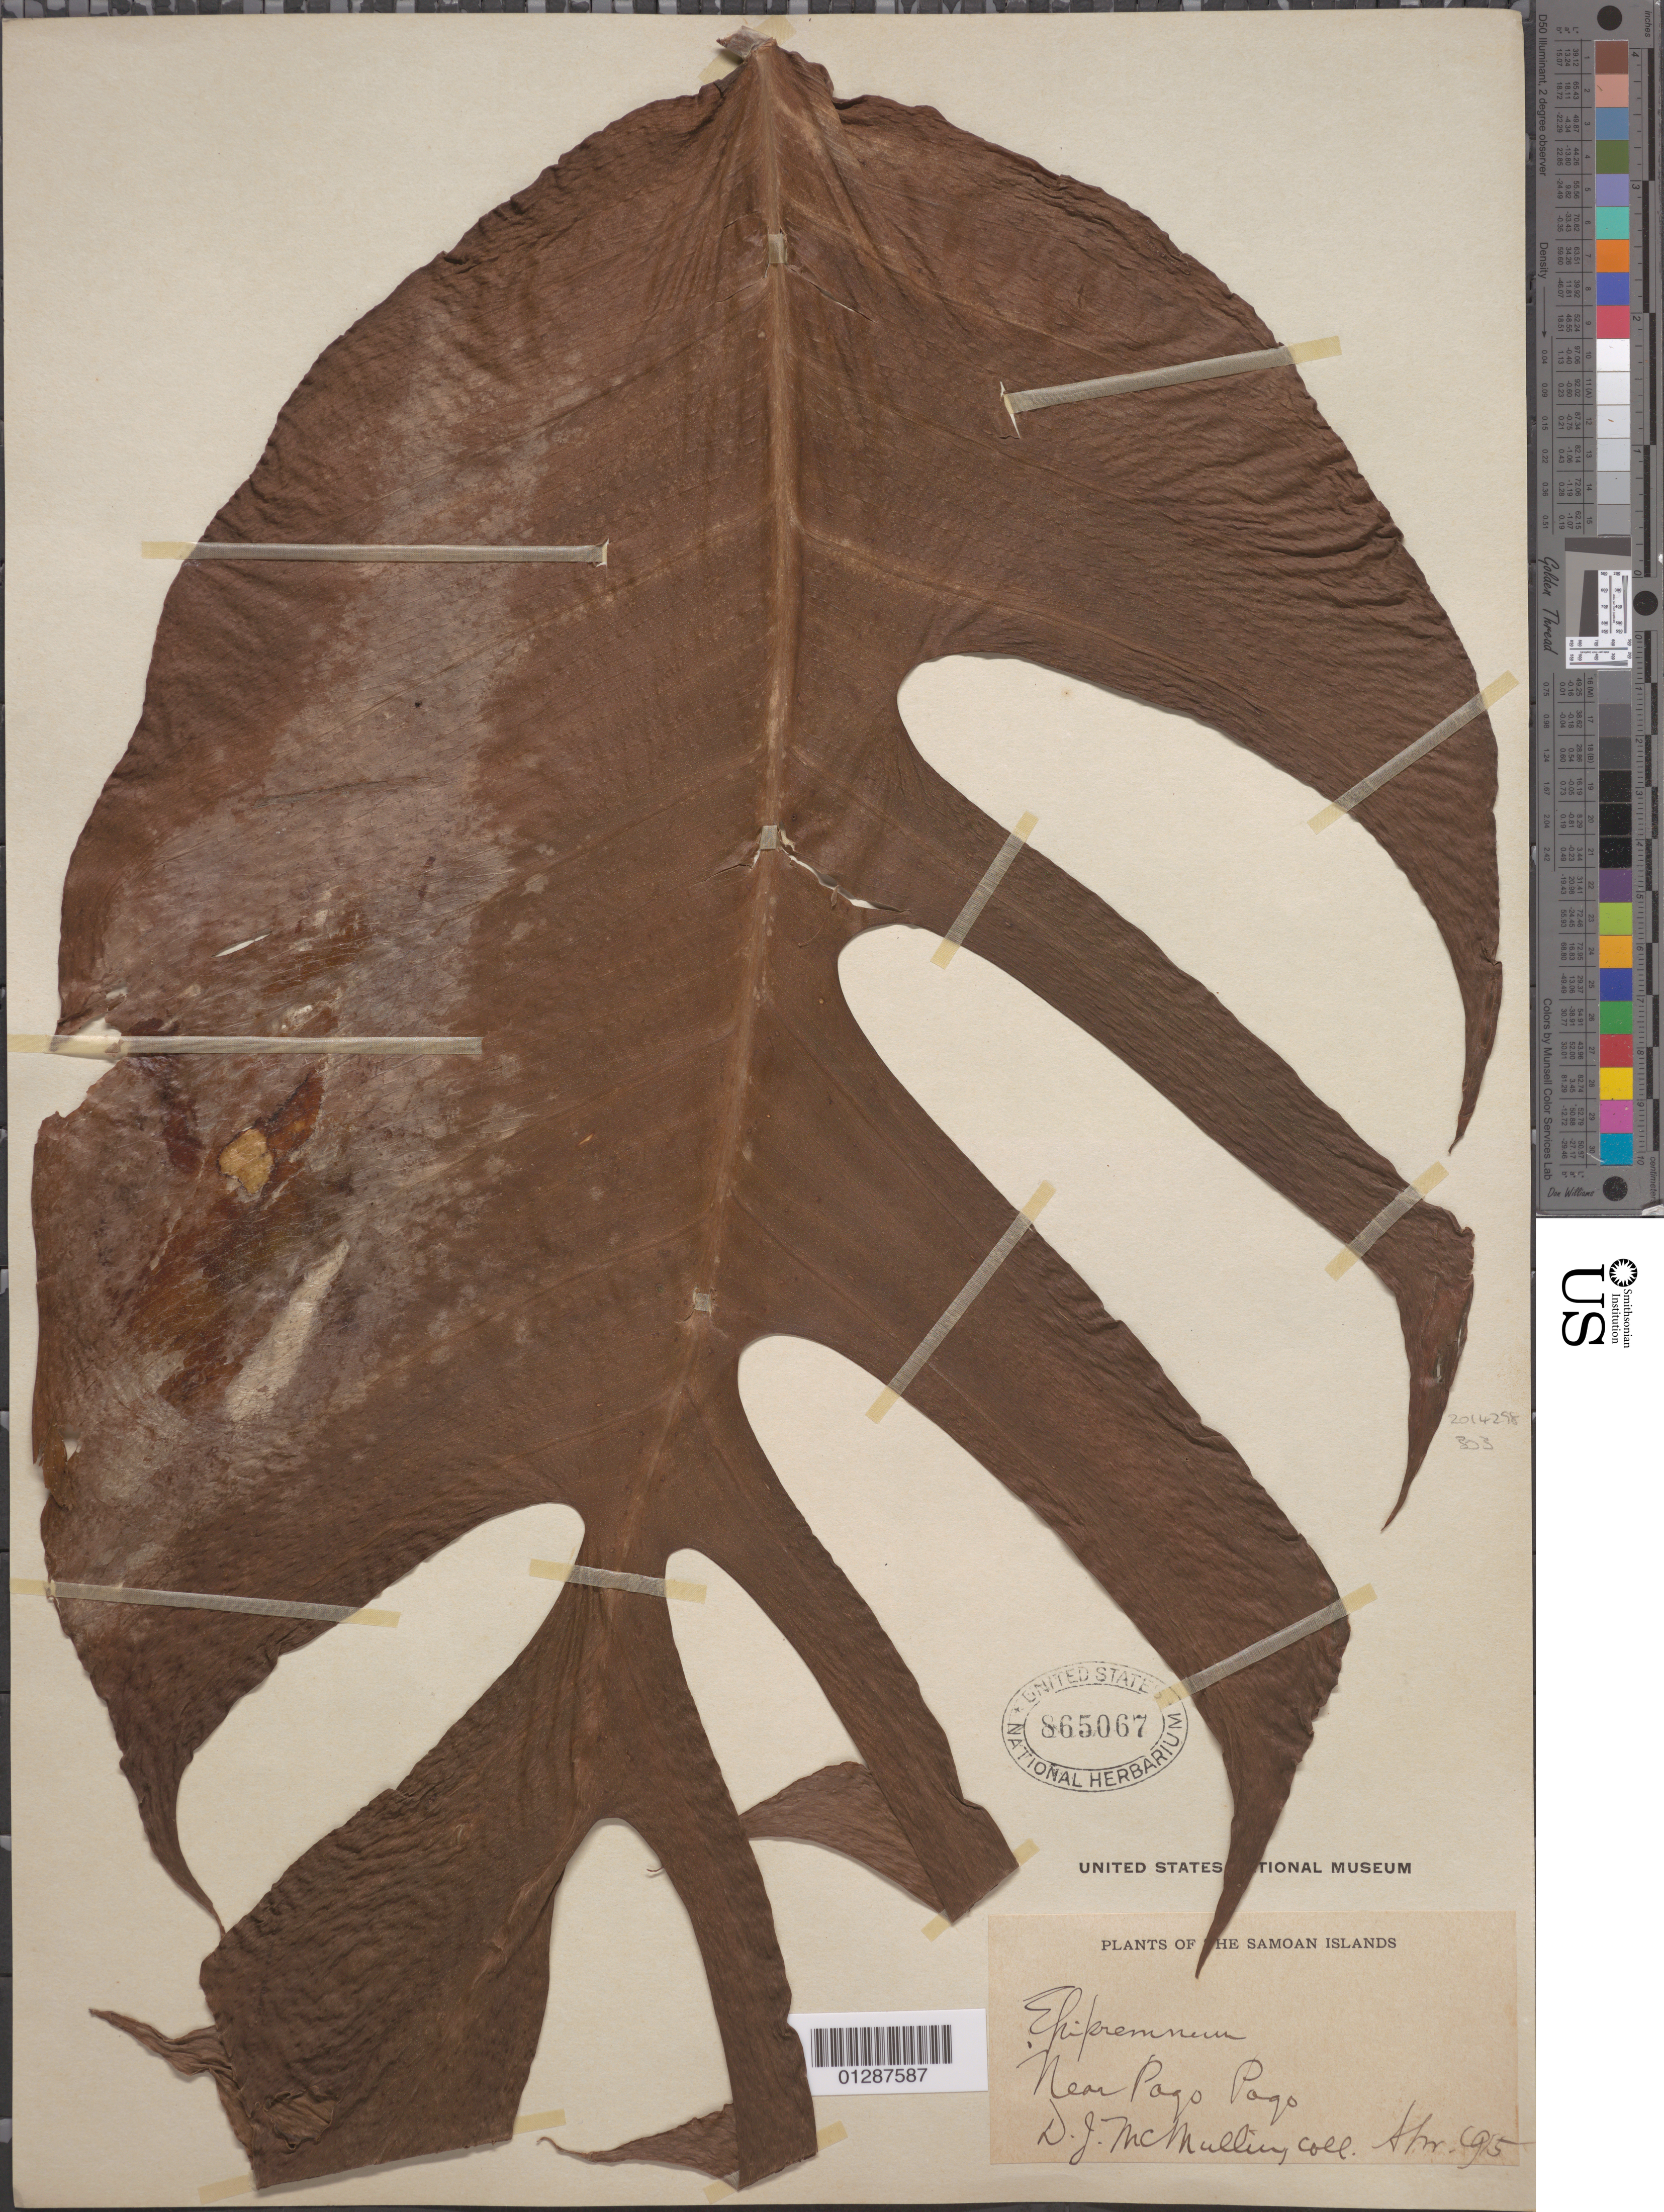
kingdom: Plantae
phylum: Tracheophyta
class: Liliopsida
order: Alismatales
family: Araceae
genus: Epipremnum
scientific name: Epipremnum pinnatum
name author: (L.) Engl.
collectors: D. McMullin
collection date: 1915-04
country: American Samoa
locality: Samoan Islands. Near Pago Pago.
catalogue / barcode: US 865067